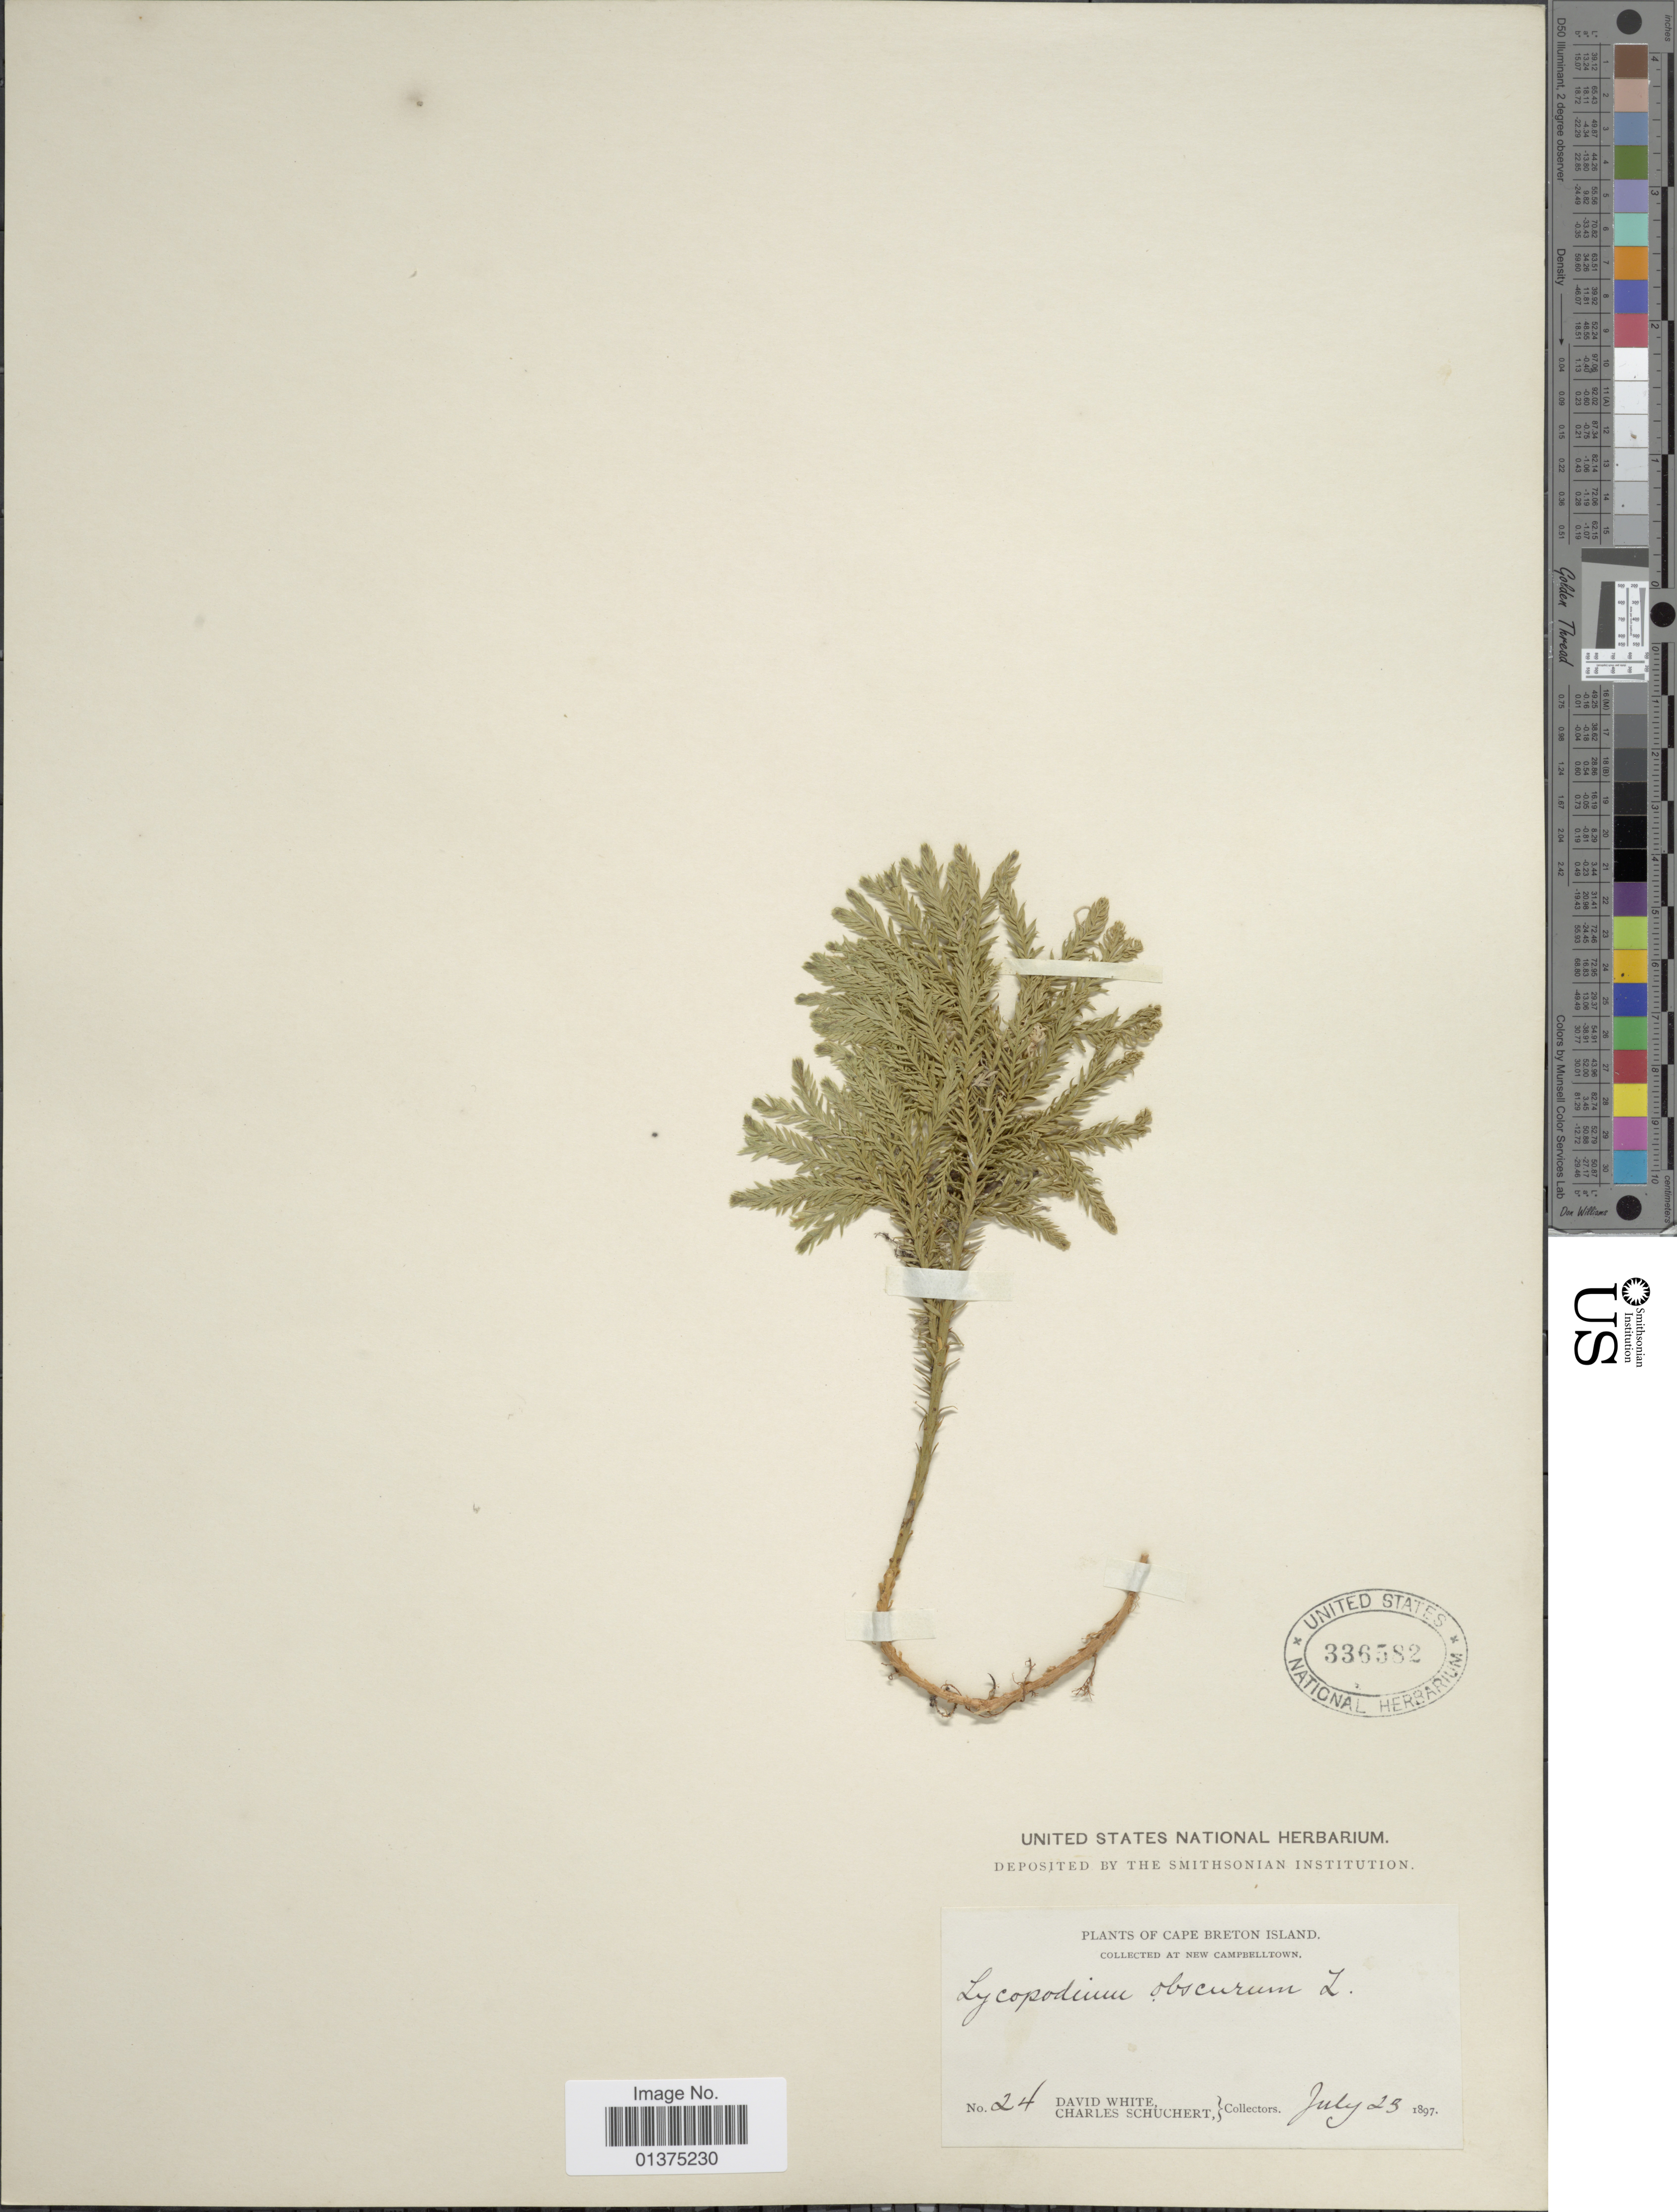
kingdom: Plantae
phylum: Tracheophyta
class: Lycopodiopsida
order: Lycopodiales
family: Lycopodiaceae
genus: Dendrolycopodium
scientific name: Dendrolycopodium dendroideum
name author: (Michx.) A. Haines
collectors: D. White & C. Schuchert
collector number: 24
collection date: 1897-07-23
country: Canada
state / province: Nova Scotia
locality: Cape Breton Island, New Campbelltown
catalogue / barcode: US 336582